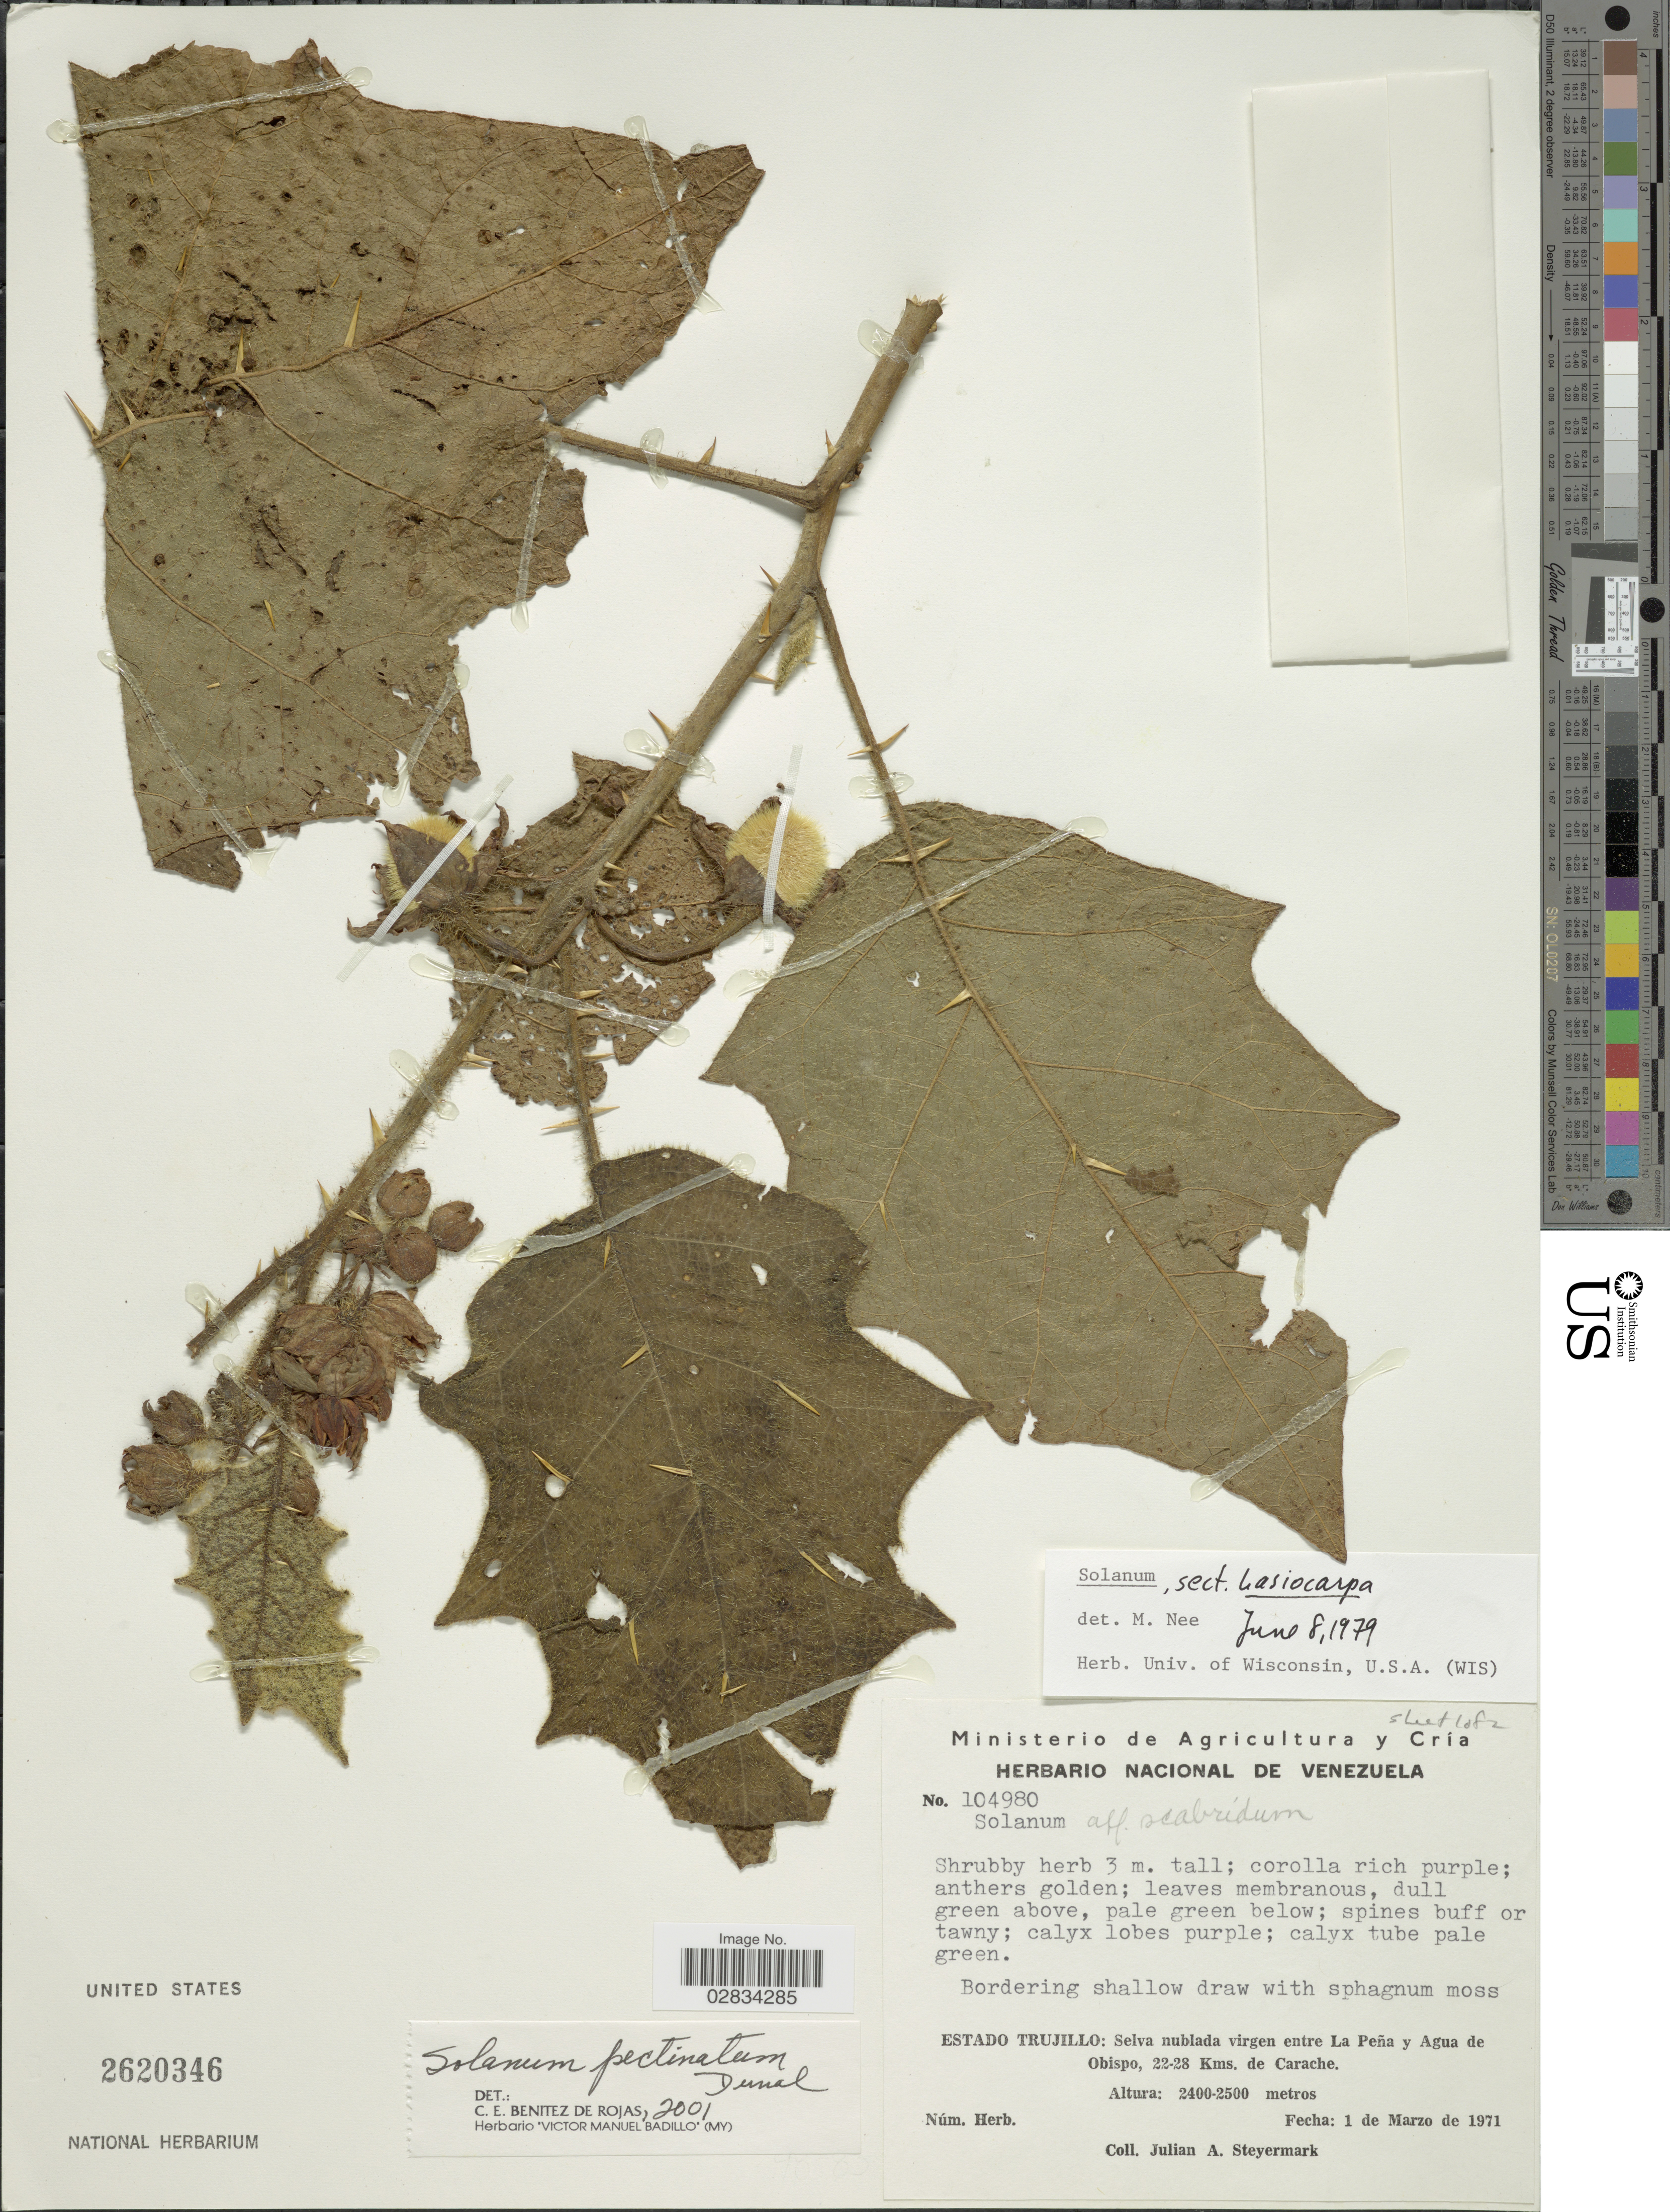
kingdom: Plantae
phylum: Tracheophyta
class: Magnoliopsida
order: Solanales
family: Solanaceae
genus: Solanum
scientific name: Solanum pectinatum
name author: Dunal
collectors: J. Steyermark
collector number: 104980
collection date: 1971-03-01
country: Venezuela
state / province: Trujillo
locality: Estado Trujillo: Selva nublada virgen entre La Peña y Agua de Obispo, 22-28 Kms. de Carache.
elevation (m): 2400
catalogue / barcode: US 2620346